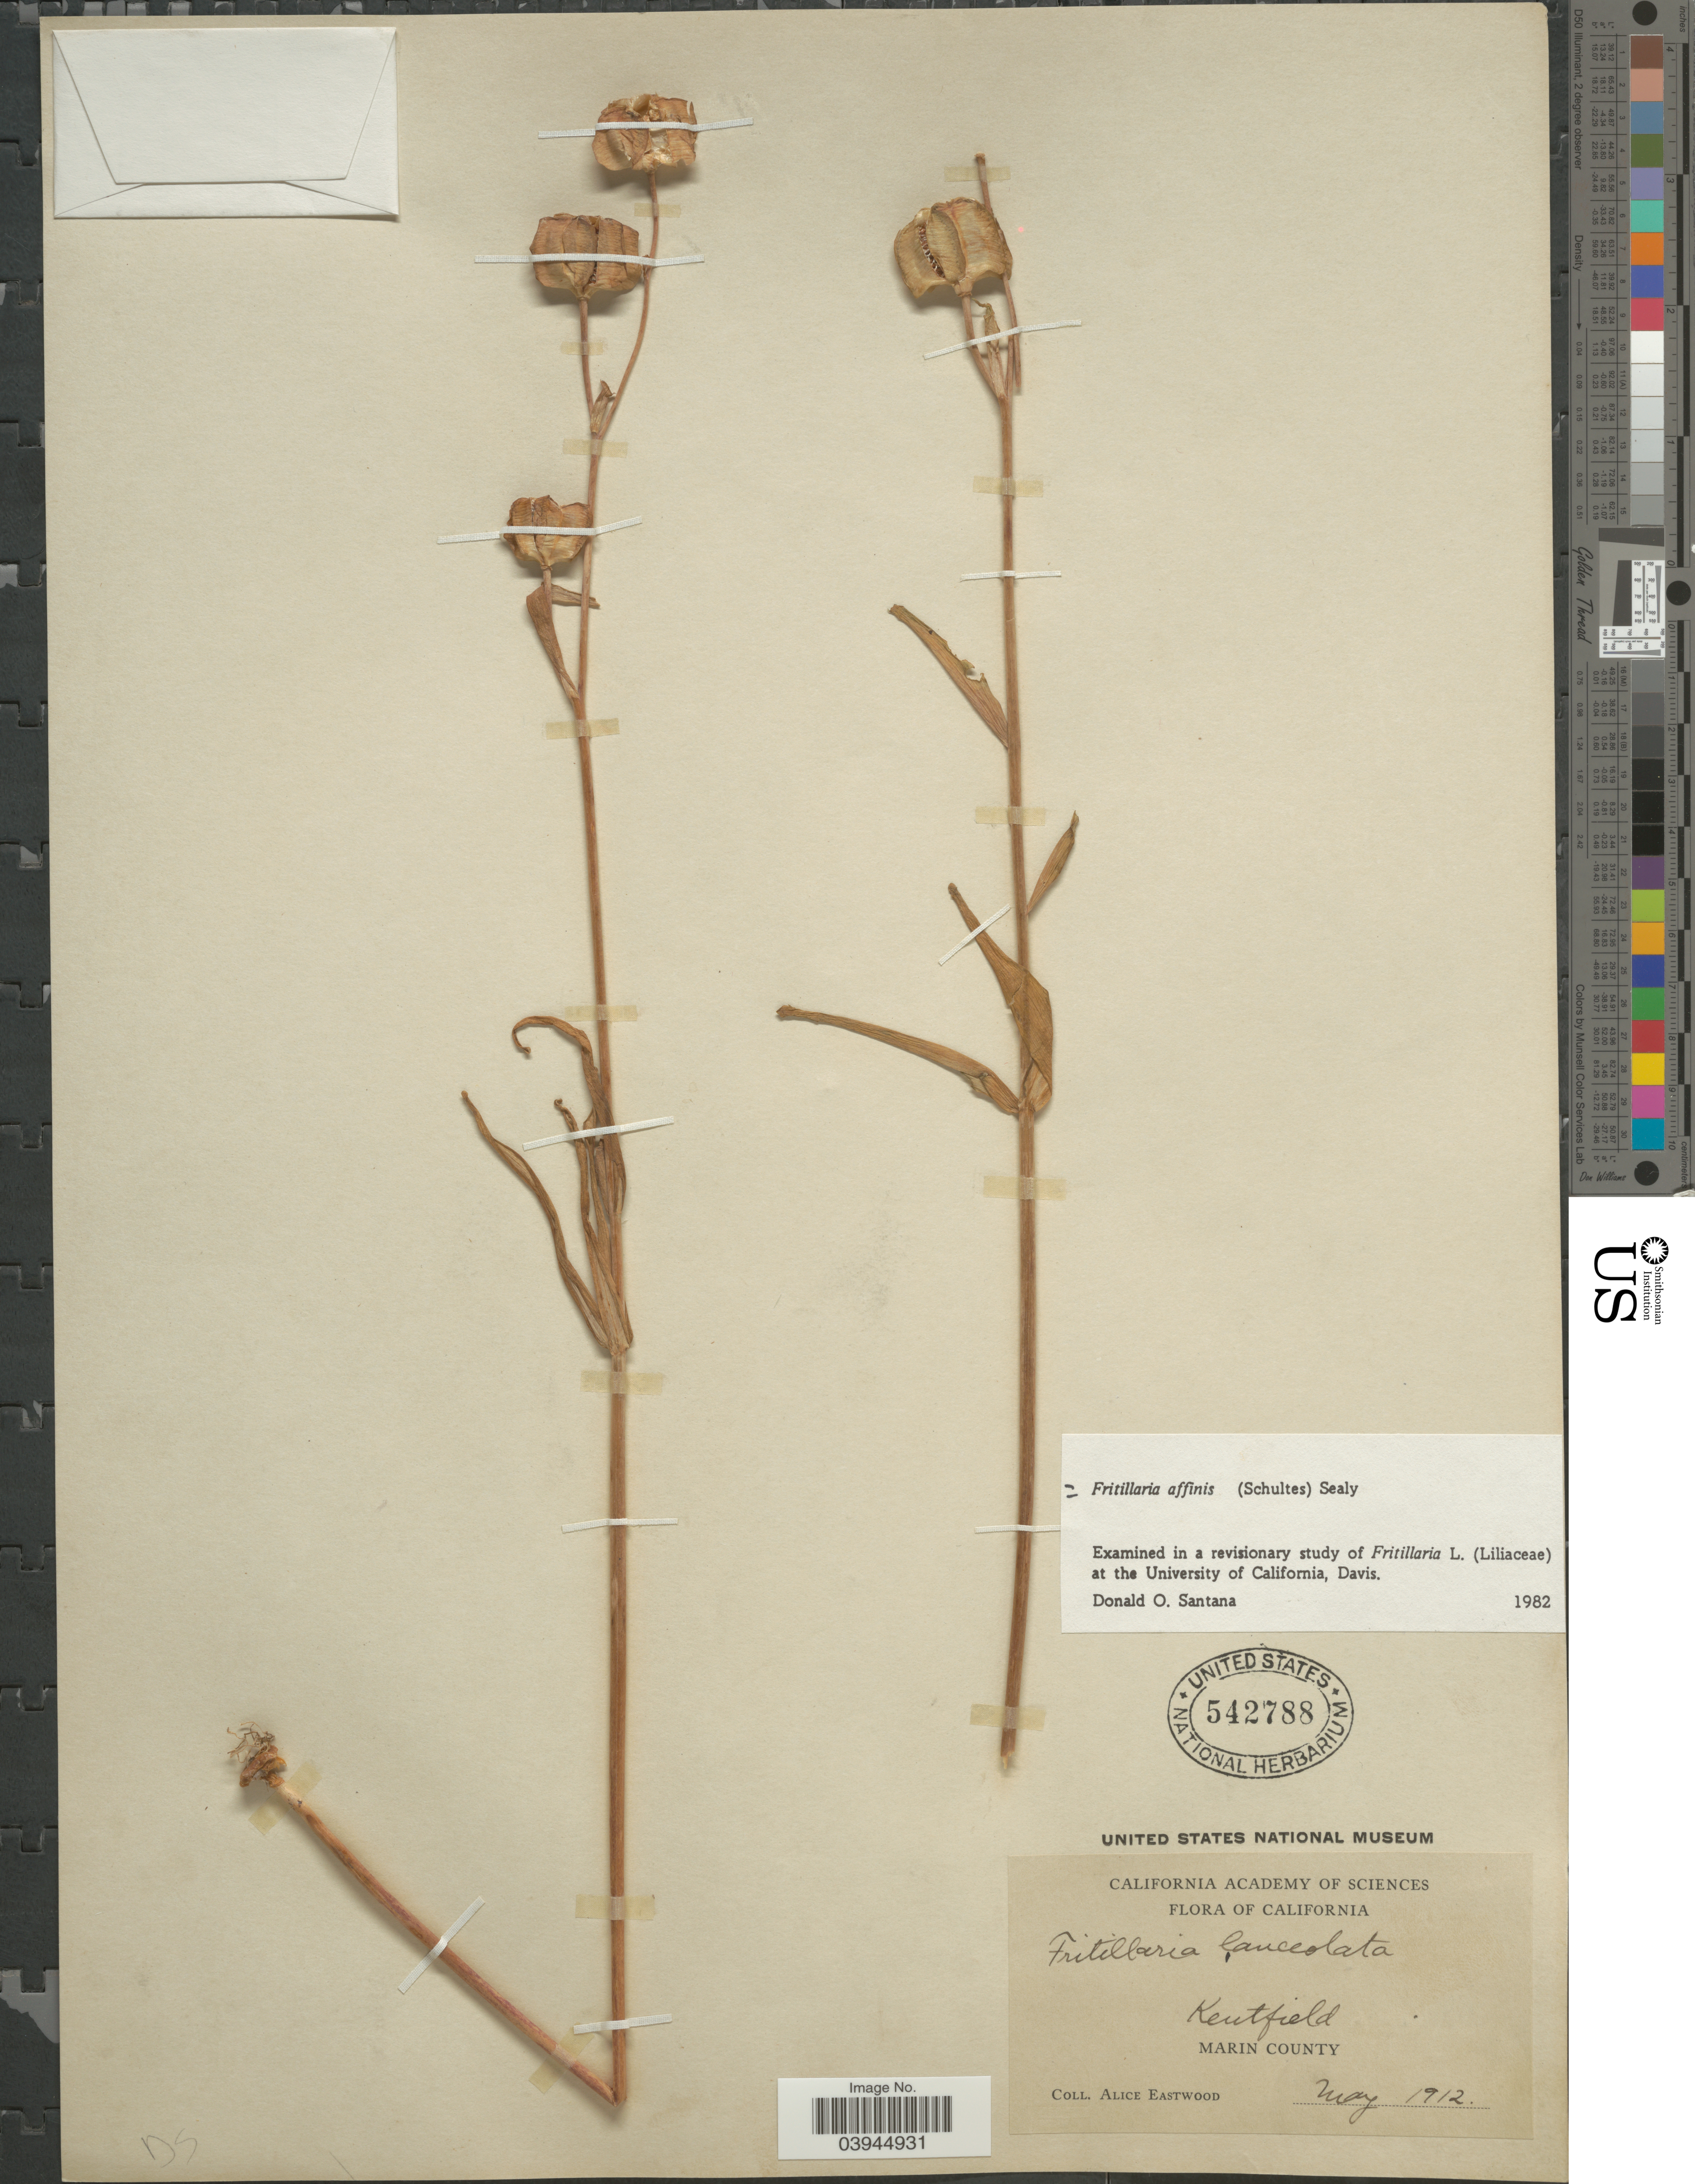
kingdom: Plantae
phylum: Tracheophyta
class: Liliopsida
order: Liliales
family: Liliaceae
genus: Fritillaria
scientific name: Fritillaria affinis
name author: (Schult. & Schult. f.) Sealy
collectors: A. Eastwood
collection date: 1912-05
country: United States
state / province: California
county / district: Marin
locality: Kentfield. Marin County.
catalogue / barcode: US 542788